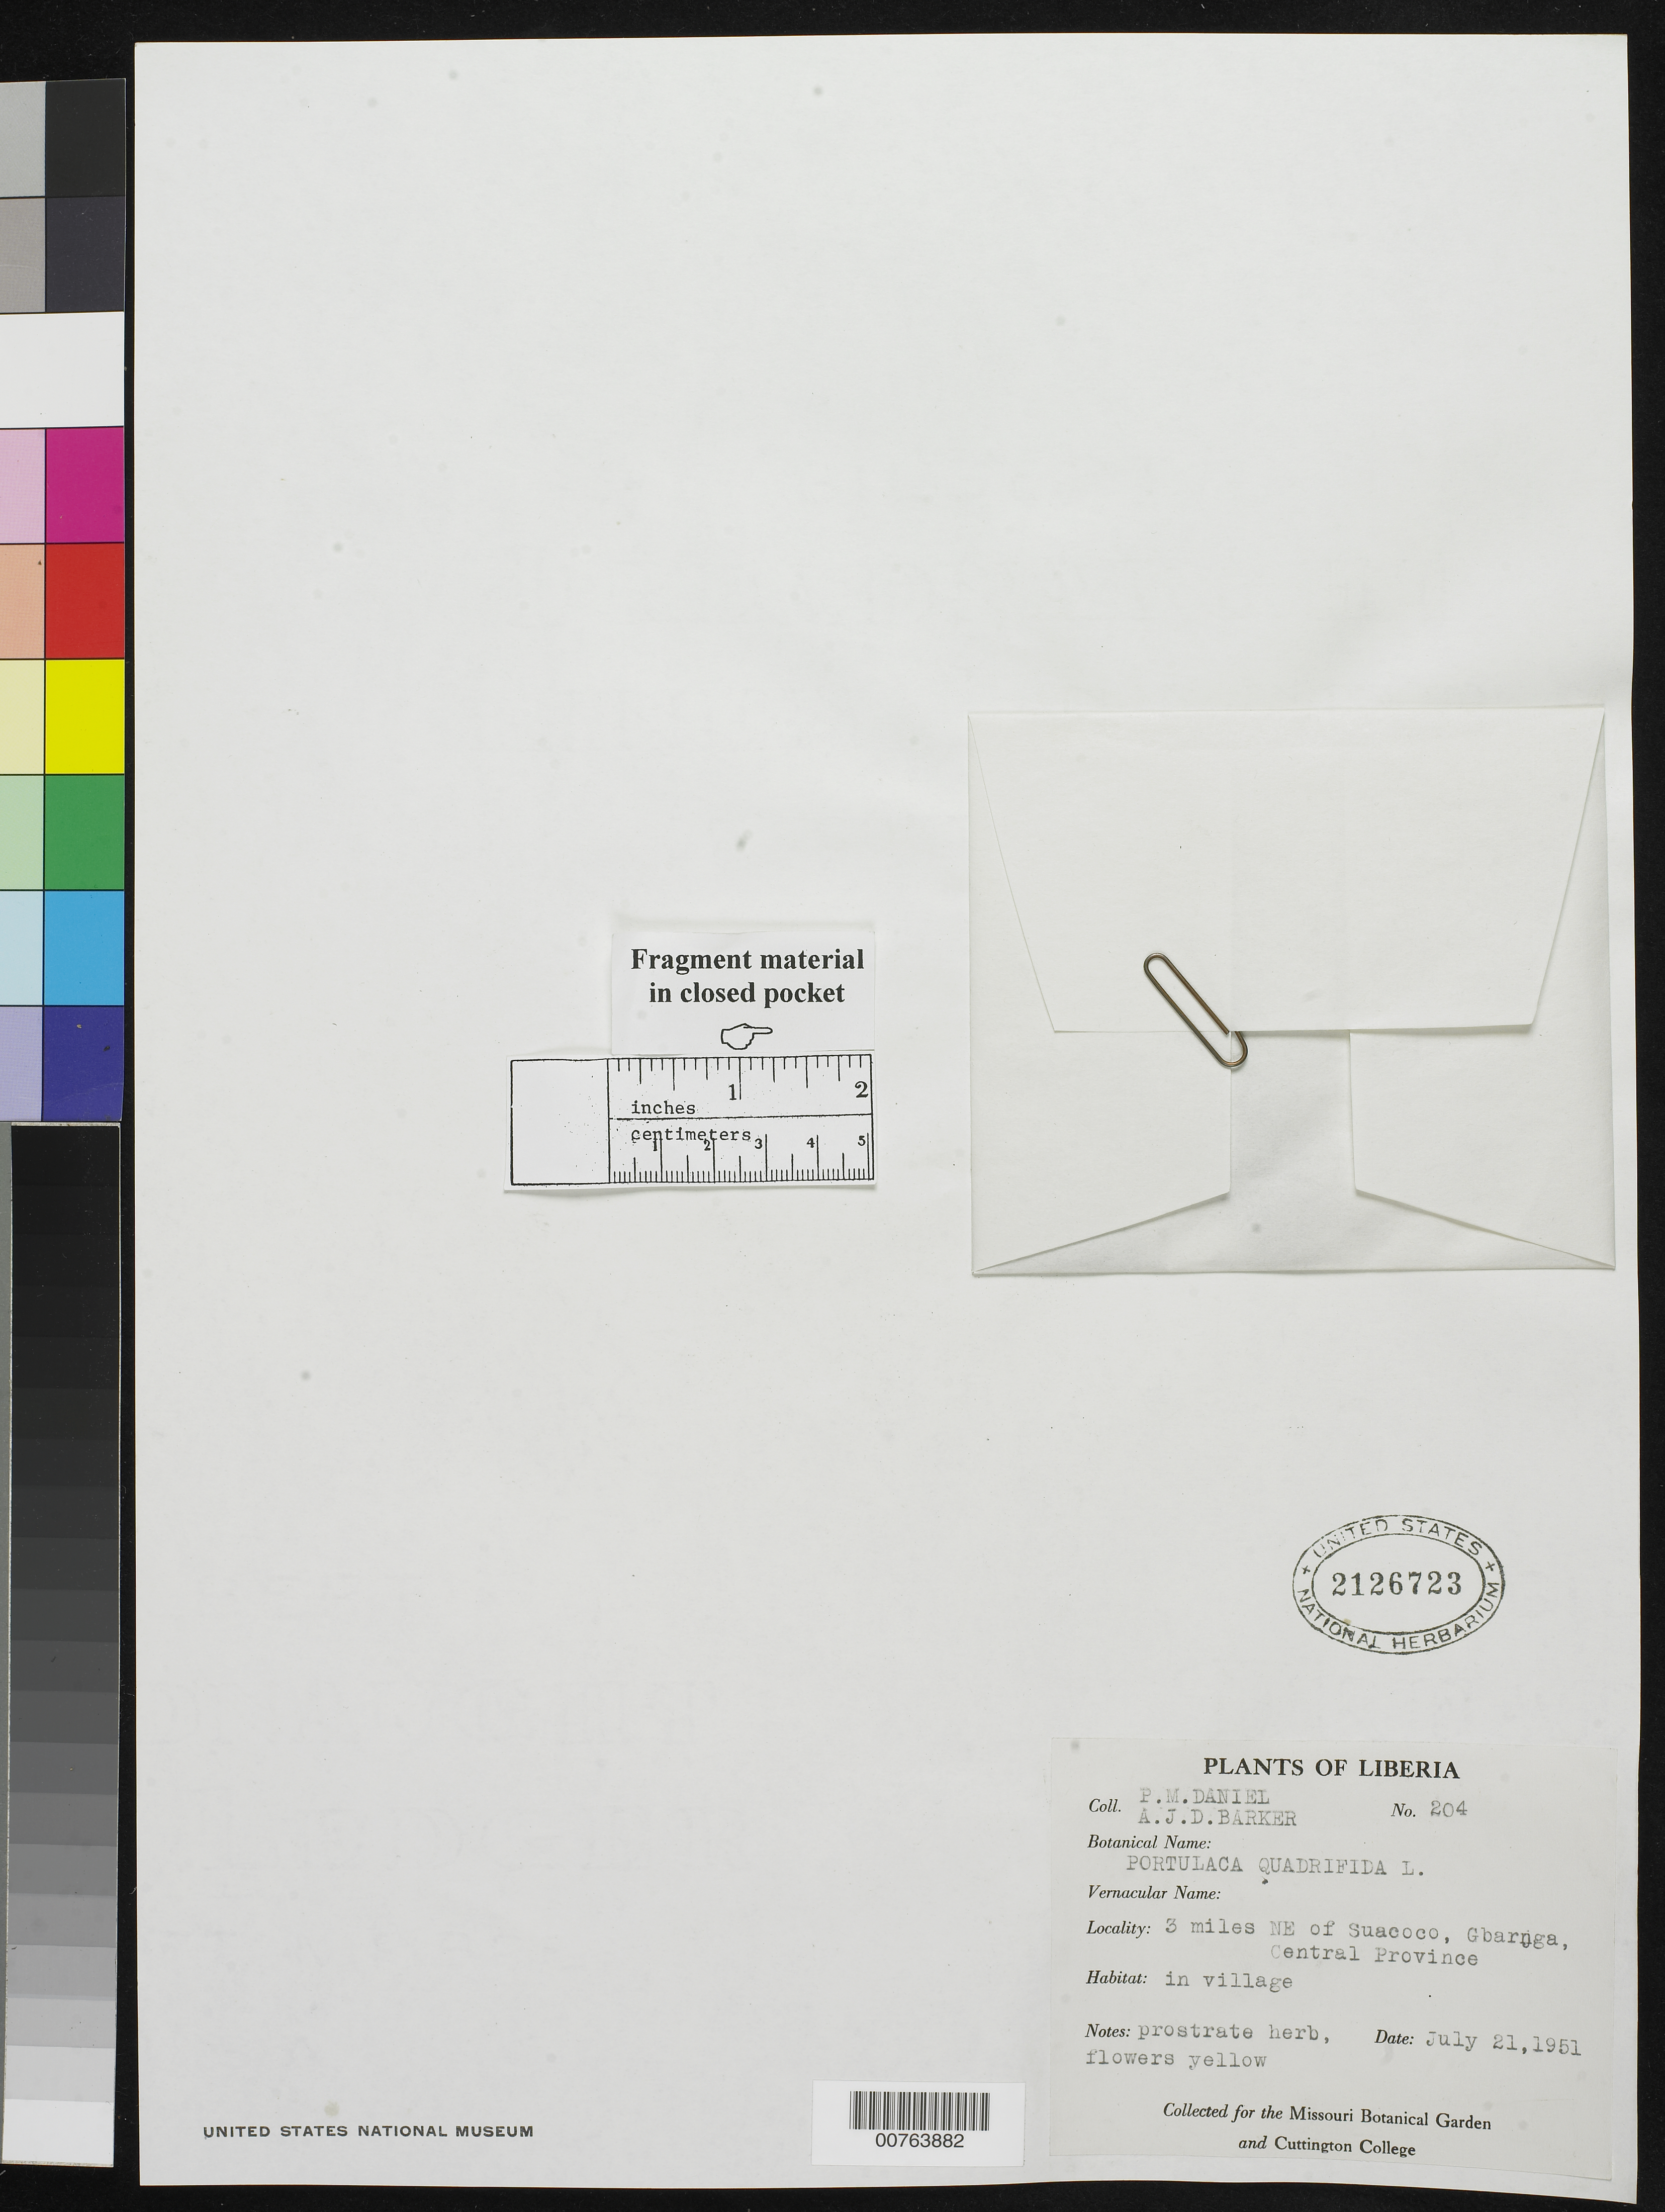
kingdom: Plantae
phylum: Tracheophyta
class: Magnoliopsida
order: Caryophyllales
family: Portulacaceae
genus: Portulaca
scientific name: Portulaca quadrifida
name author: L.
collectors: P. Daniel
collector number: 204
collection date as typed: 21 Jul 1951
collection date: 1951-07-21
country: Liberia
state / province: Bong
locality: Central Province: 3 miles NE of Suacoco, Gbarnga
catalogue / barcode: US 2126723